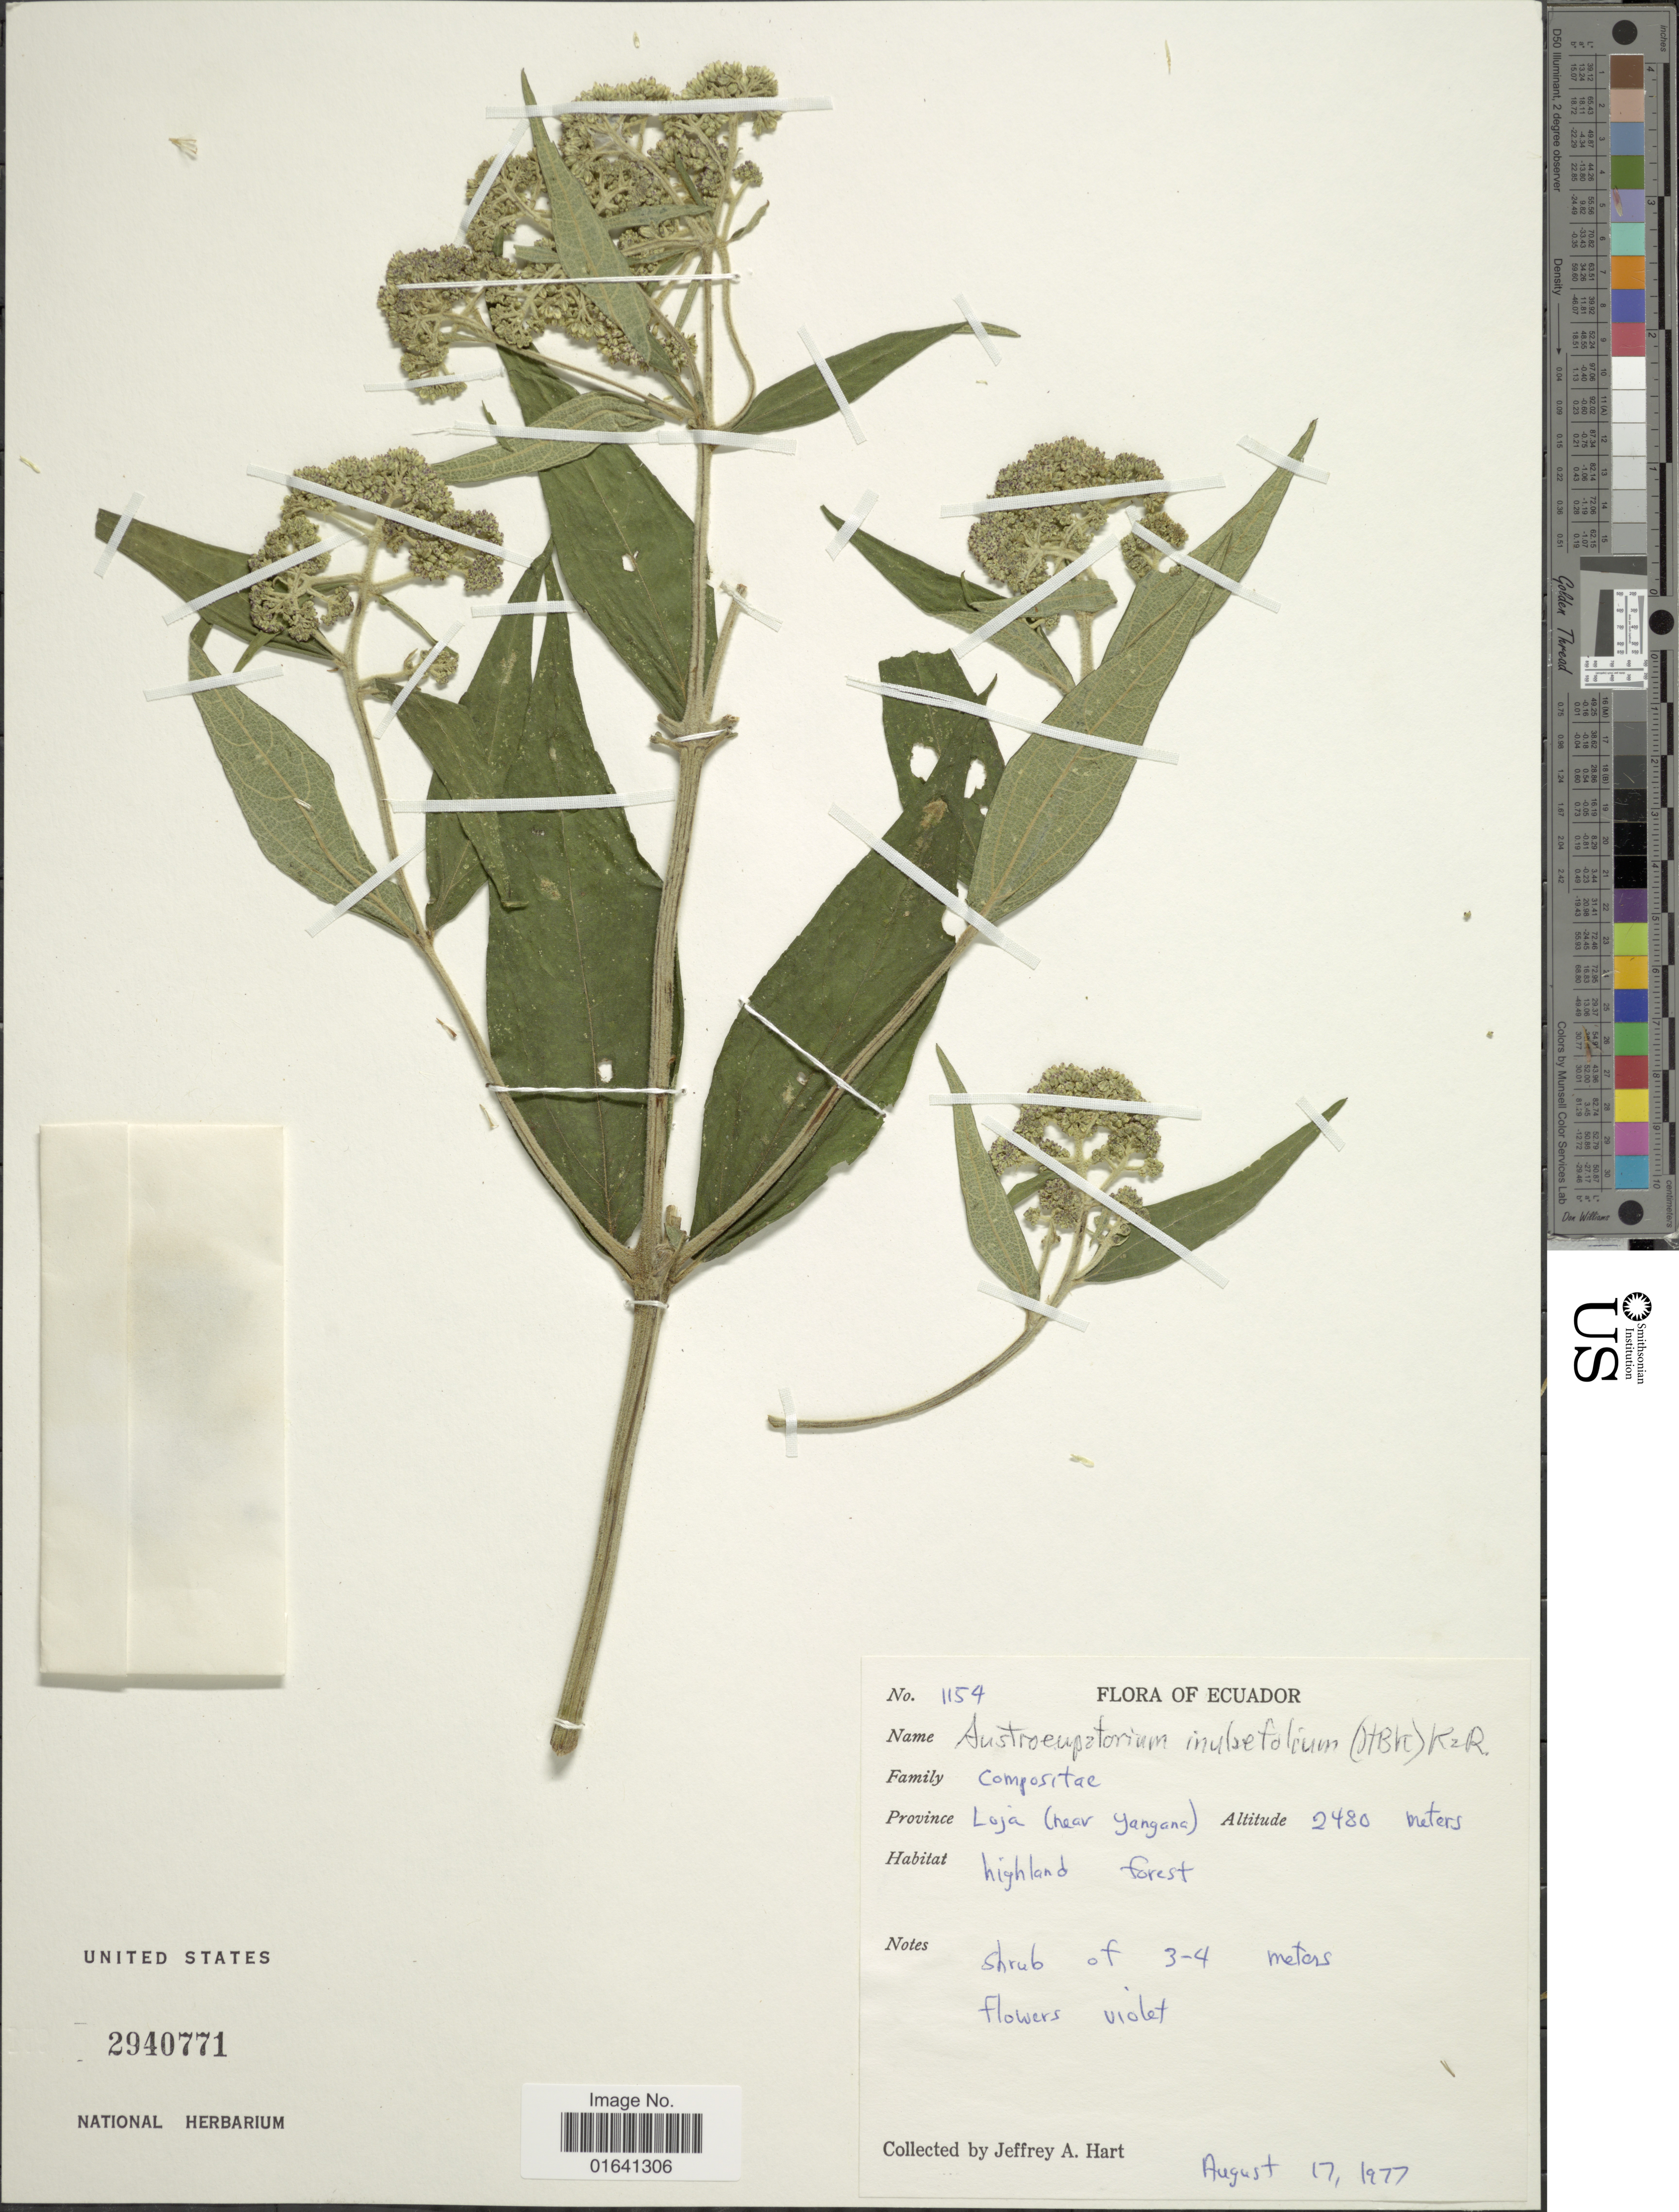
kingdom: Plantae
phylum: Tracheophyta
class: Magnoliopsida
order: Asterales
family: Asteraceae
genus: Austroeupatorium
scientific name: Austroeupatorium inulaefolium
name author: (Kunth) R.M. King & H. Rob.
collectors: J. A. Hart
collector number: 1154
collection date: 1977-08-17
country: Ecuador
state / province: Loja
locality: (near Yangana), highland forest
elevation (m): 2480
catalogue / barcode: US 2940771